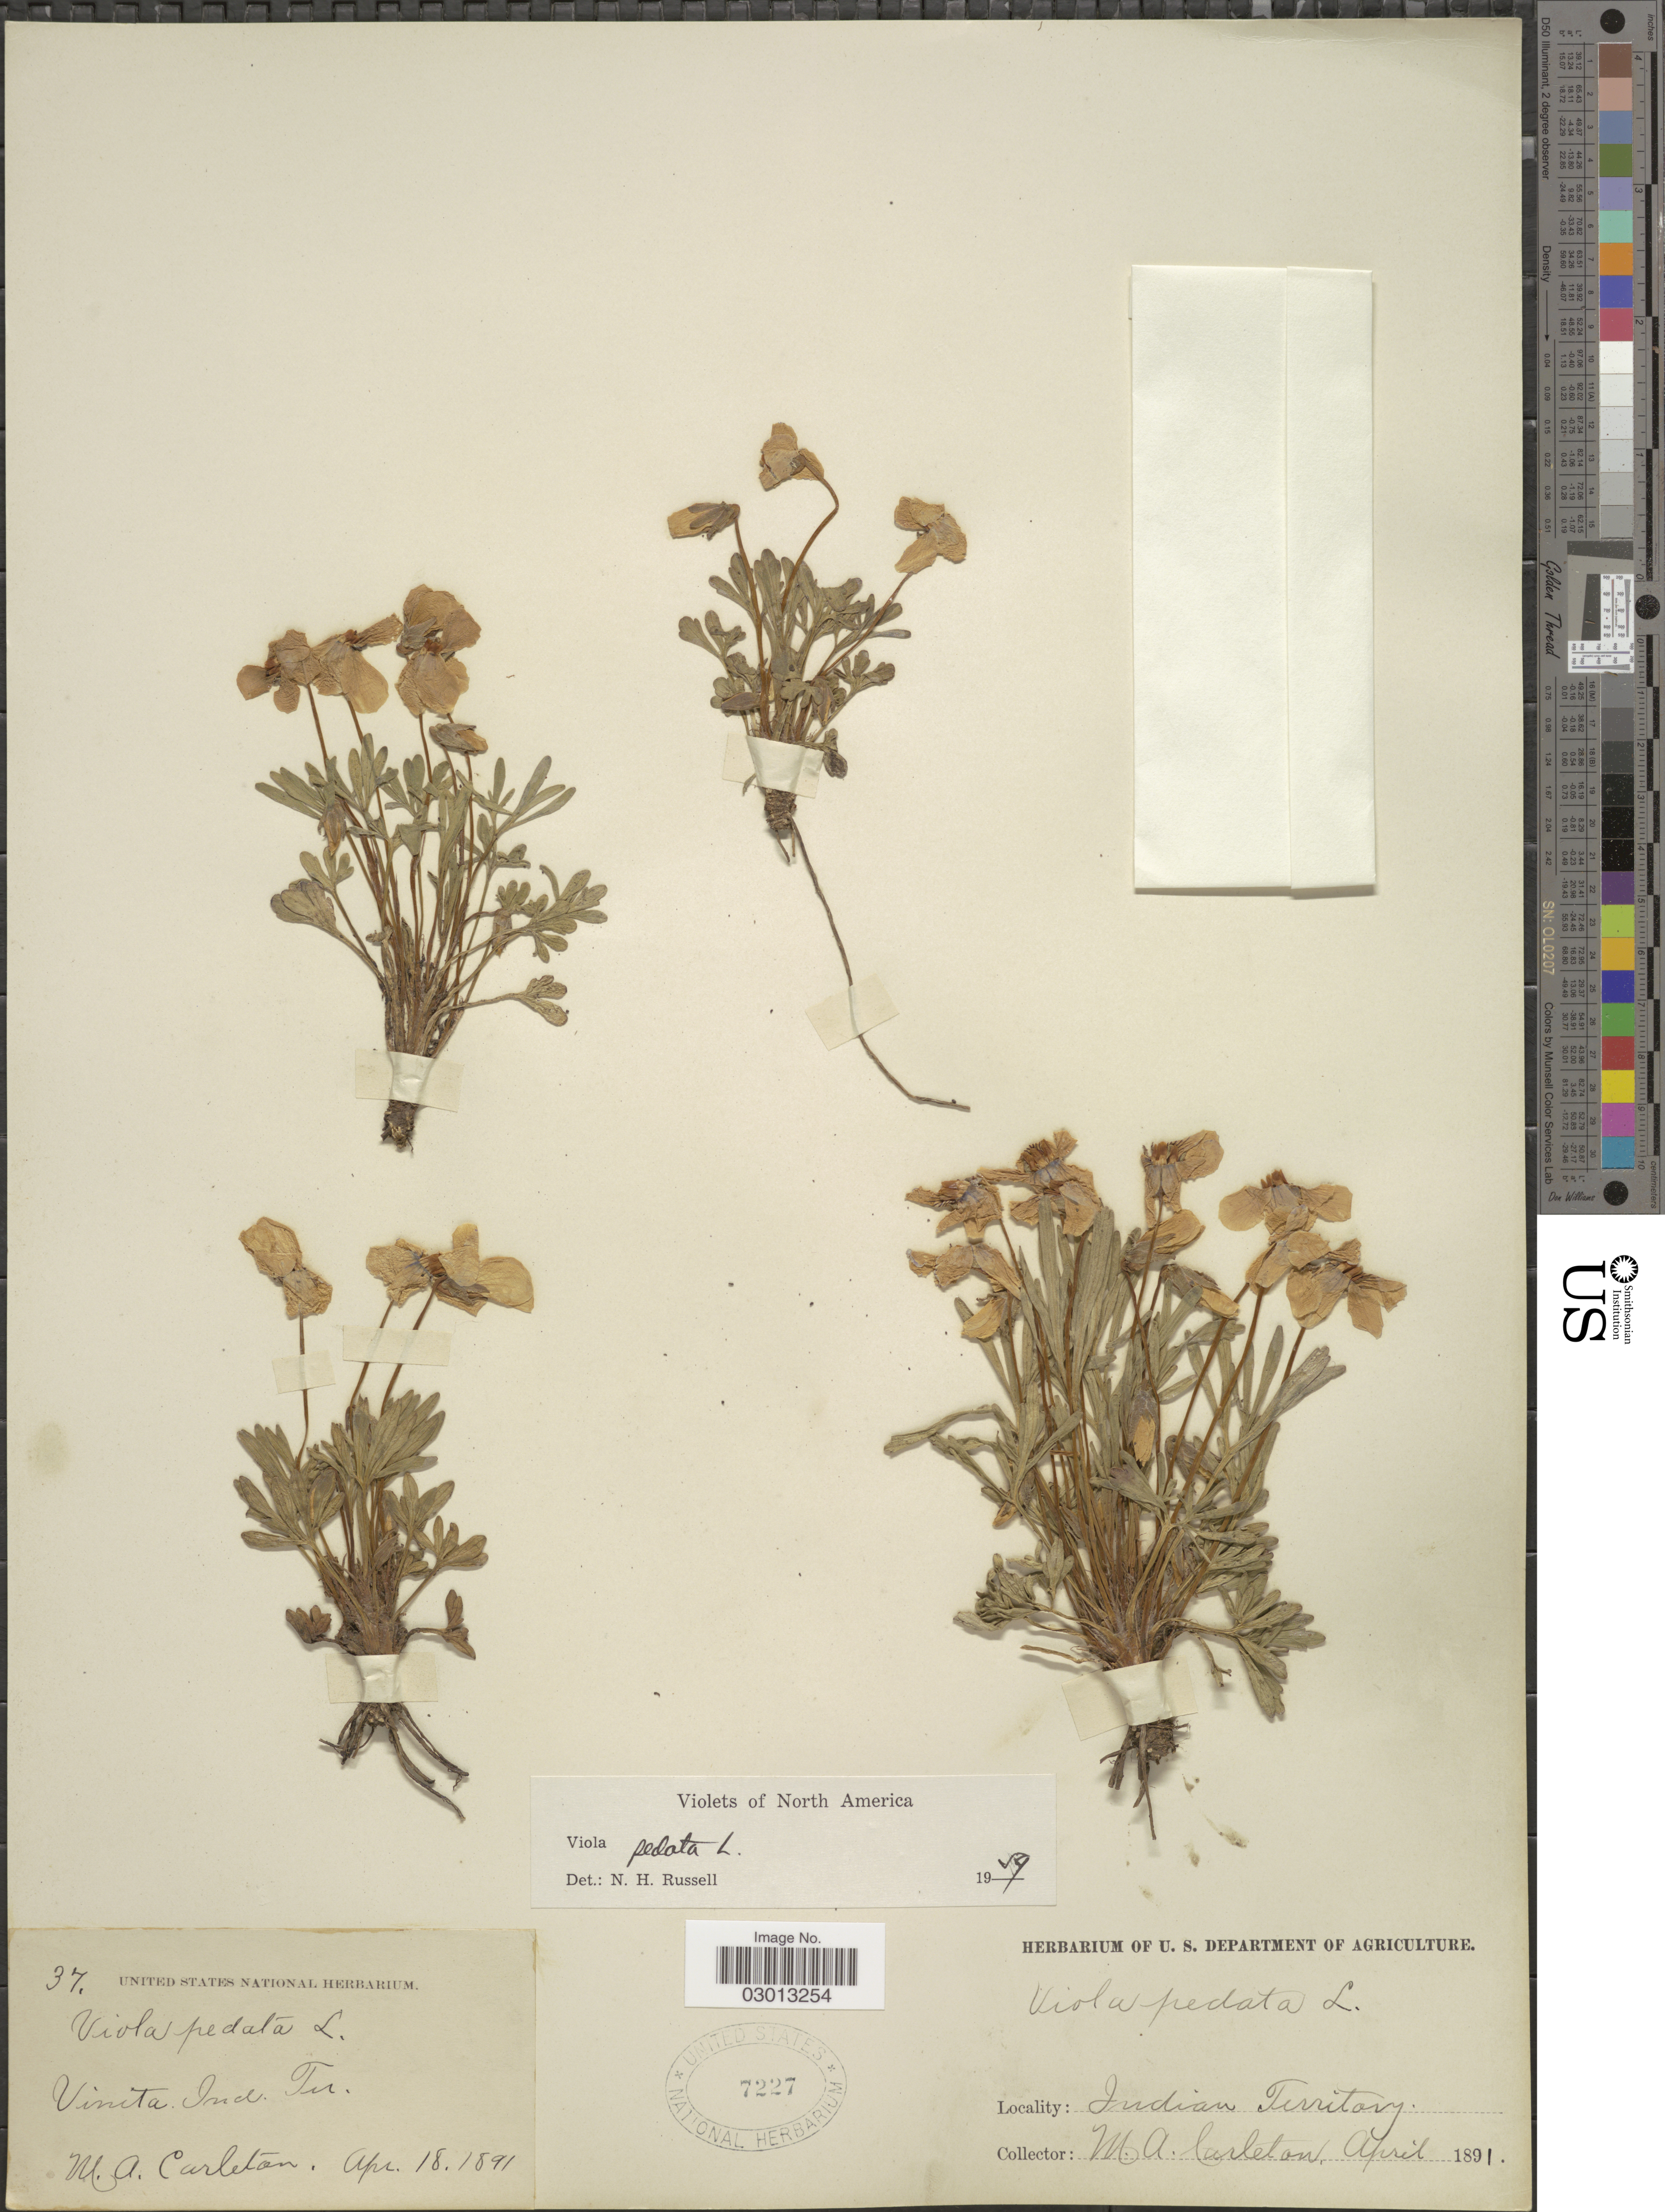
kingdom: Plantae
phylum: Tracheophyta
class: Magnoliopsida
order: Malpighiales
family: Violaceae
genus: Viola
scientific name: Viola pedata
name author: L.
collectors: M. A. Carleton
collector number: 37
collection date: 1891-04-18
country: United States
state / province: Oklahoma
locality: Vinita. Indian Territory.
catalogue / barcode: US 7227